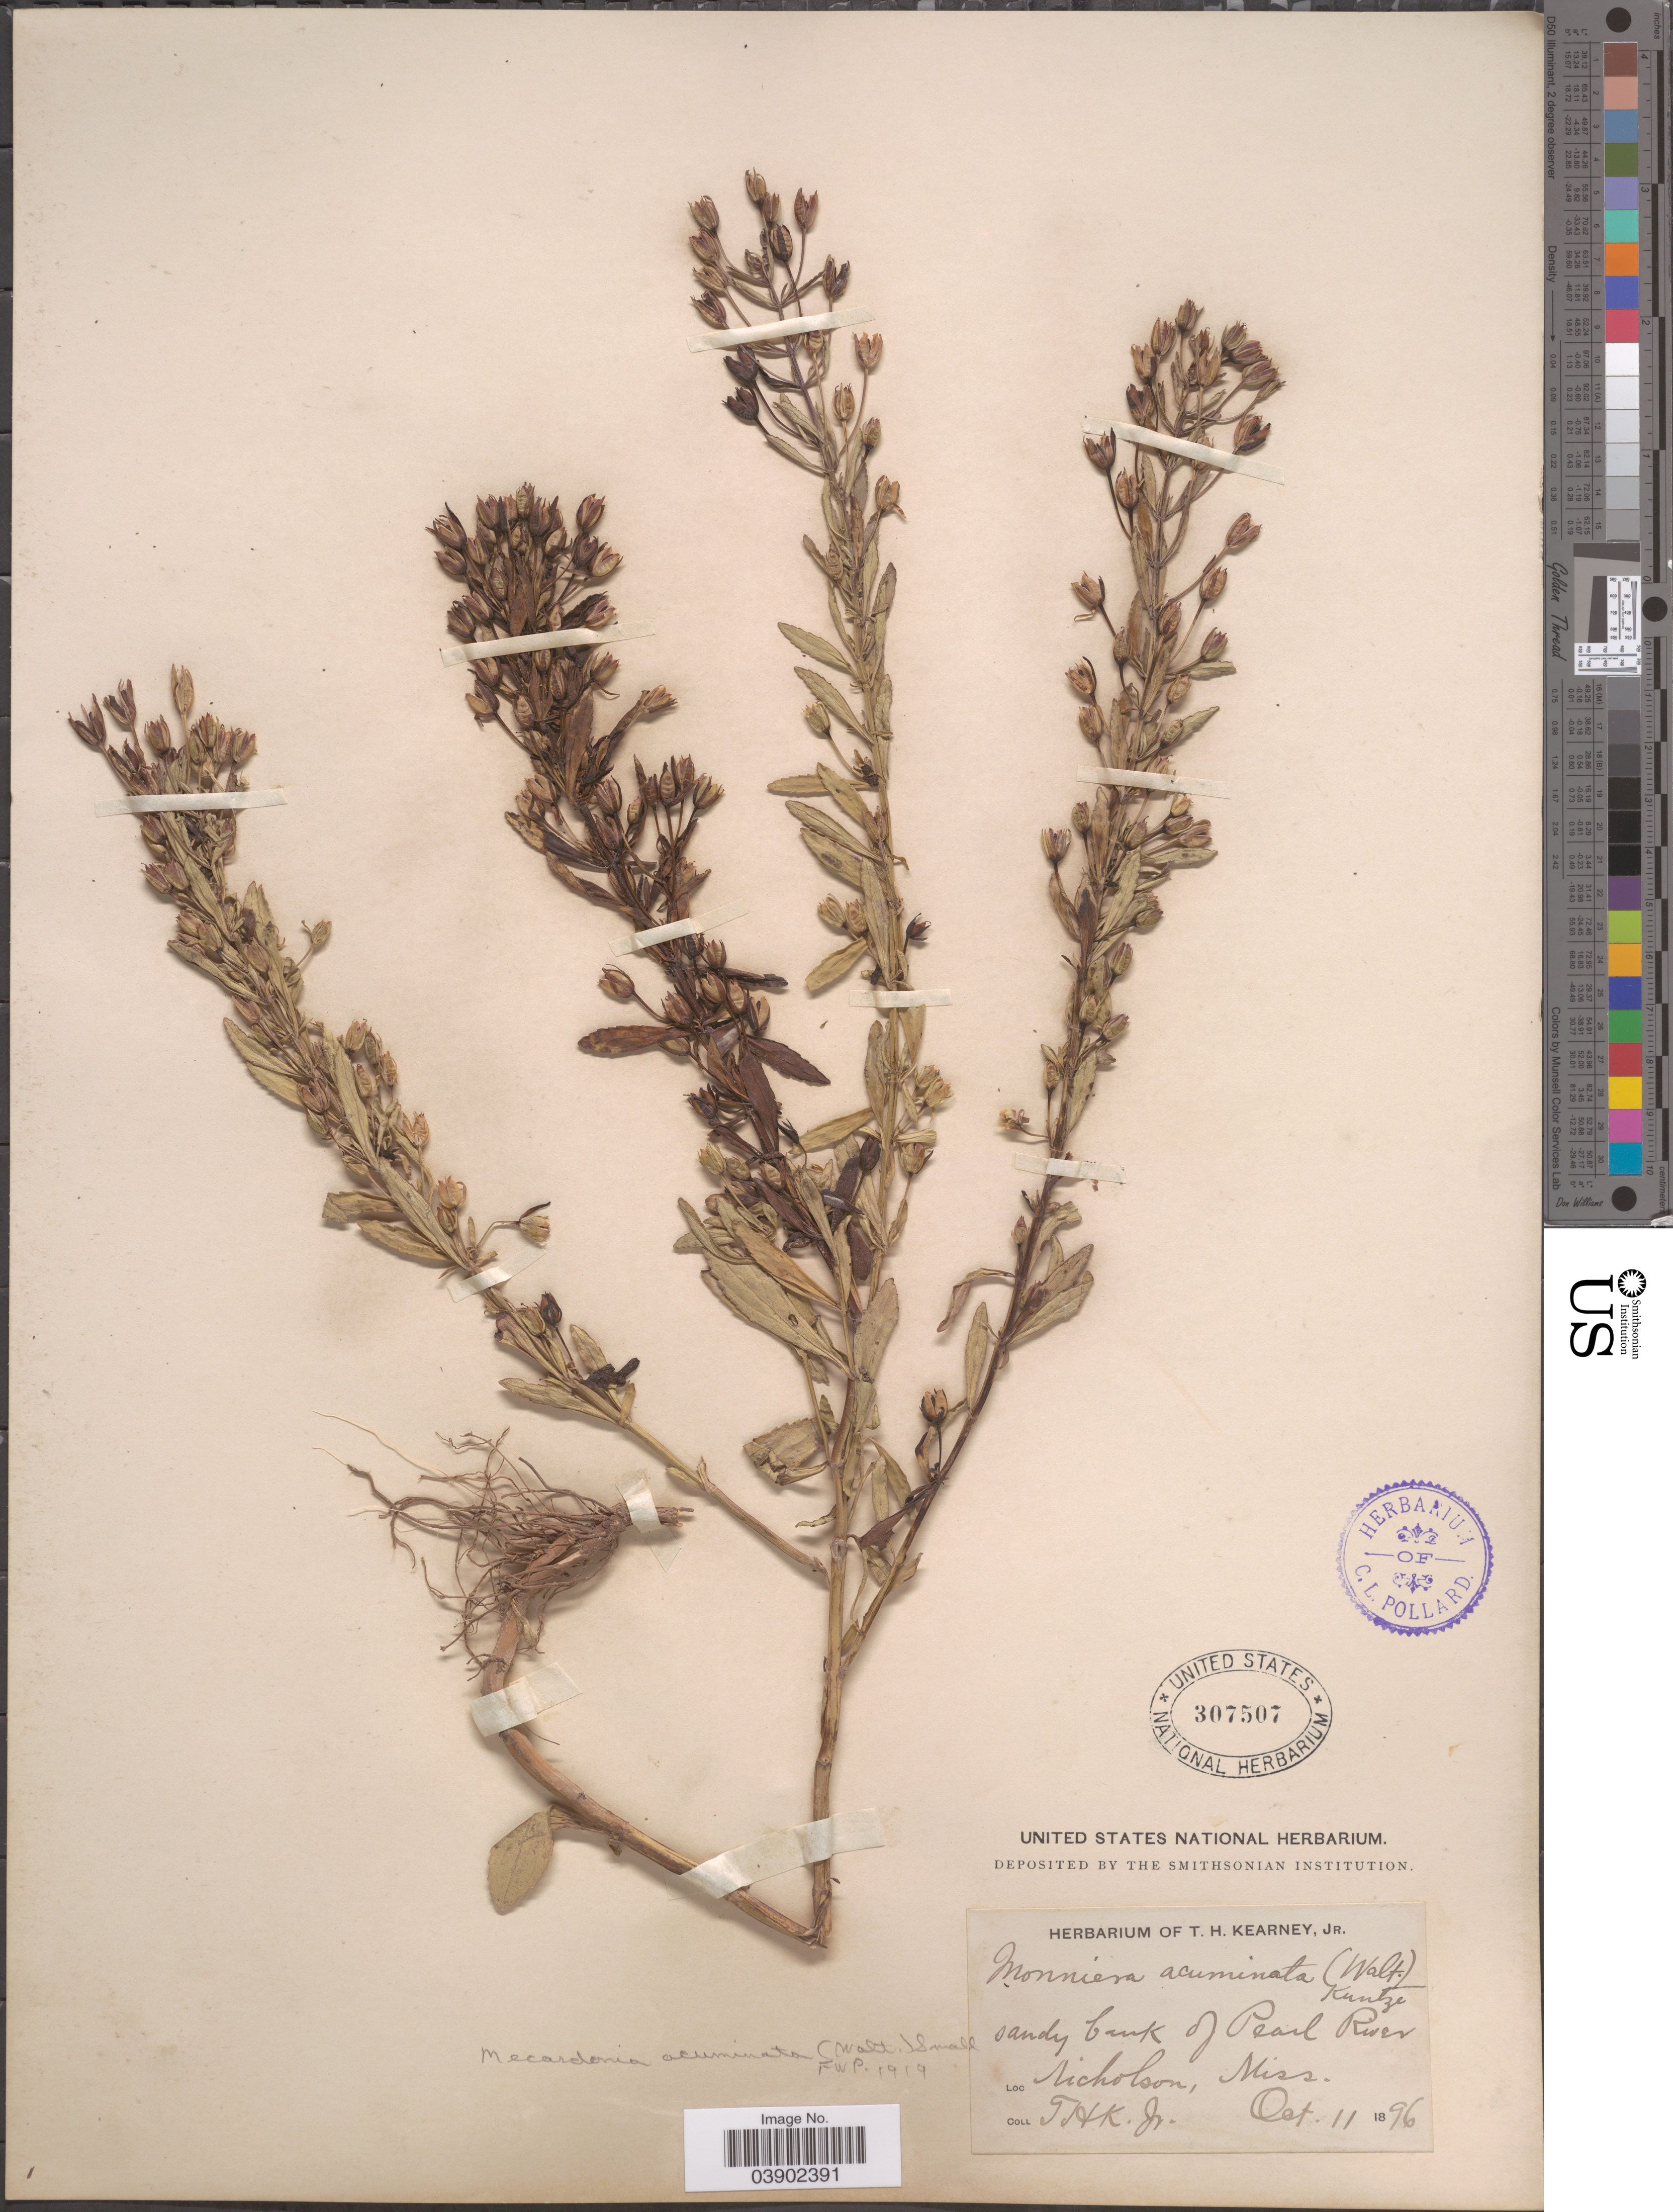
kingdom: Plantae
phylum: Tracheophyta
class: Magnoliopsida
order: Lamiales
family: Plantaginaceae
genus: Mecardonia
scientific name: Mecardonia vandellioides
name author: (Kunth) Pennell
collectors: T. H. Kearney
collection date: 1896-10-11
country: United States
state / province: Mississippi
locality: Sandy bank of Pearl River, Nicholson.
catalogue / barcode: US 307507